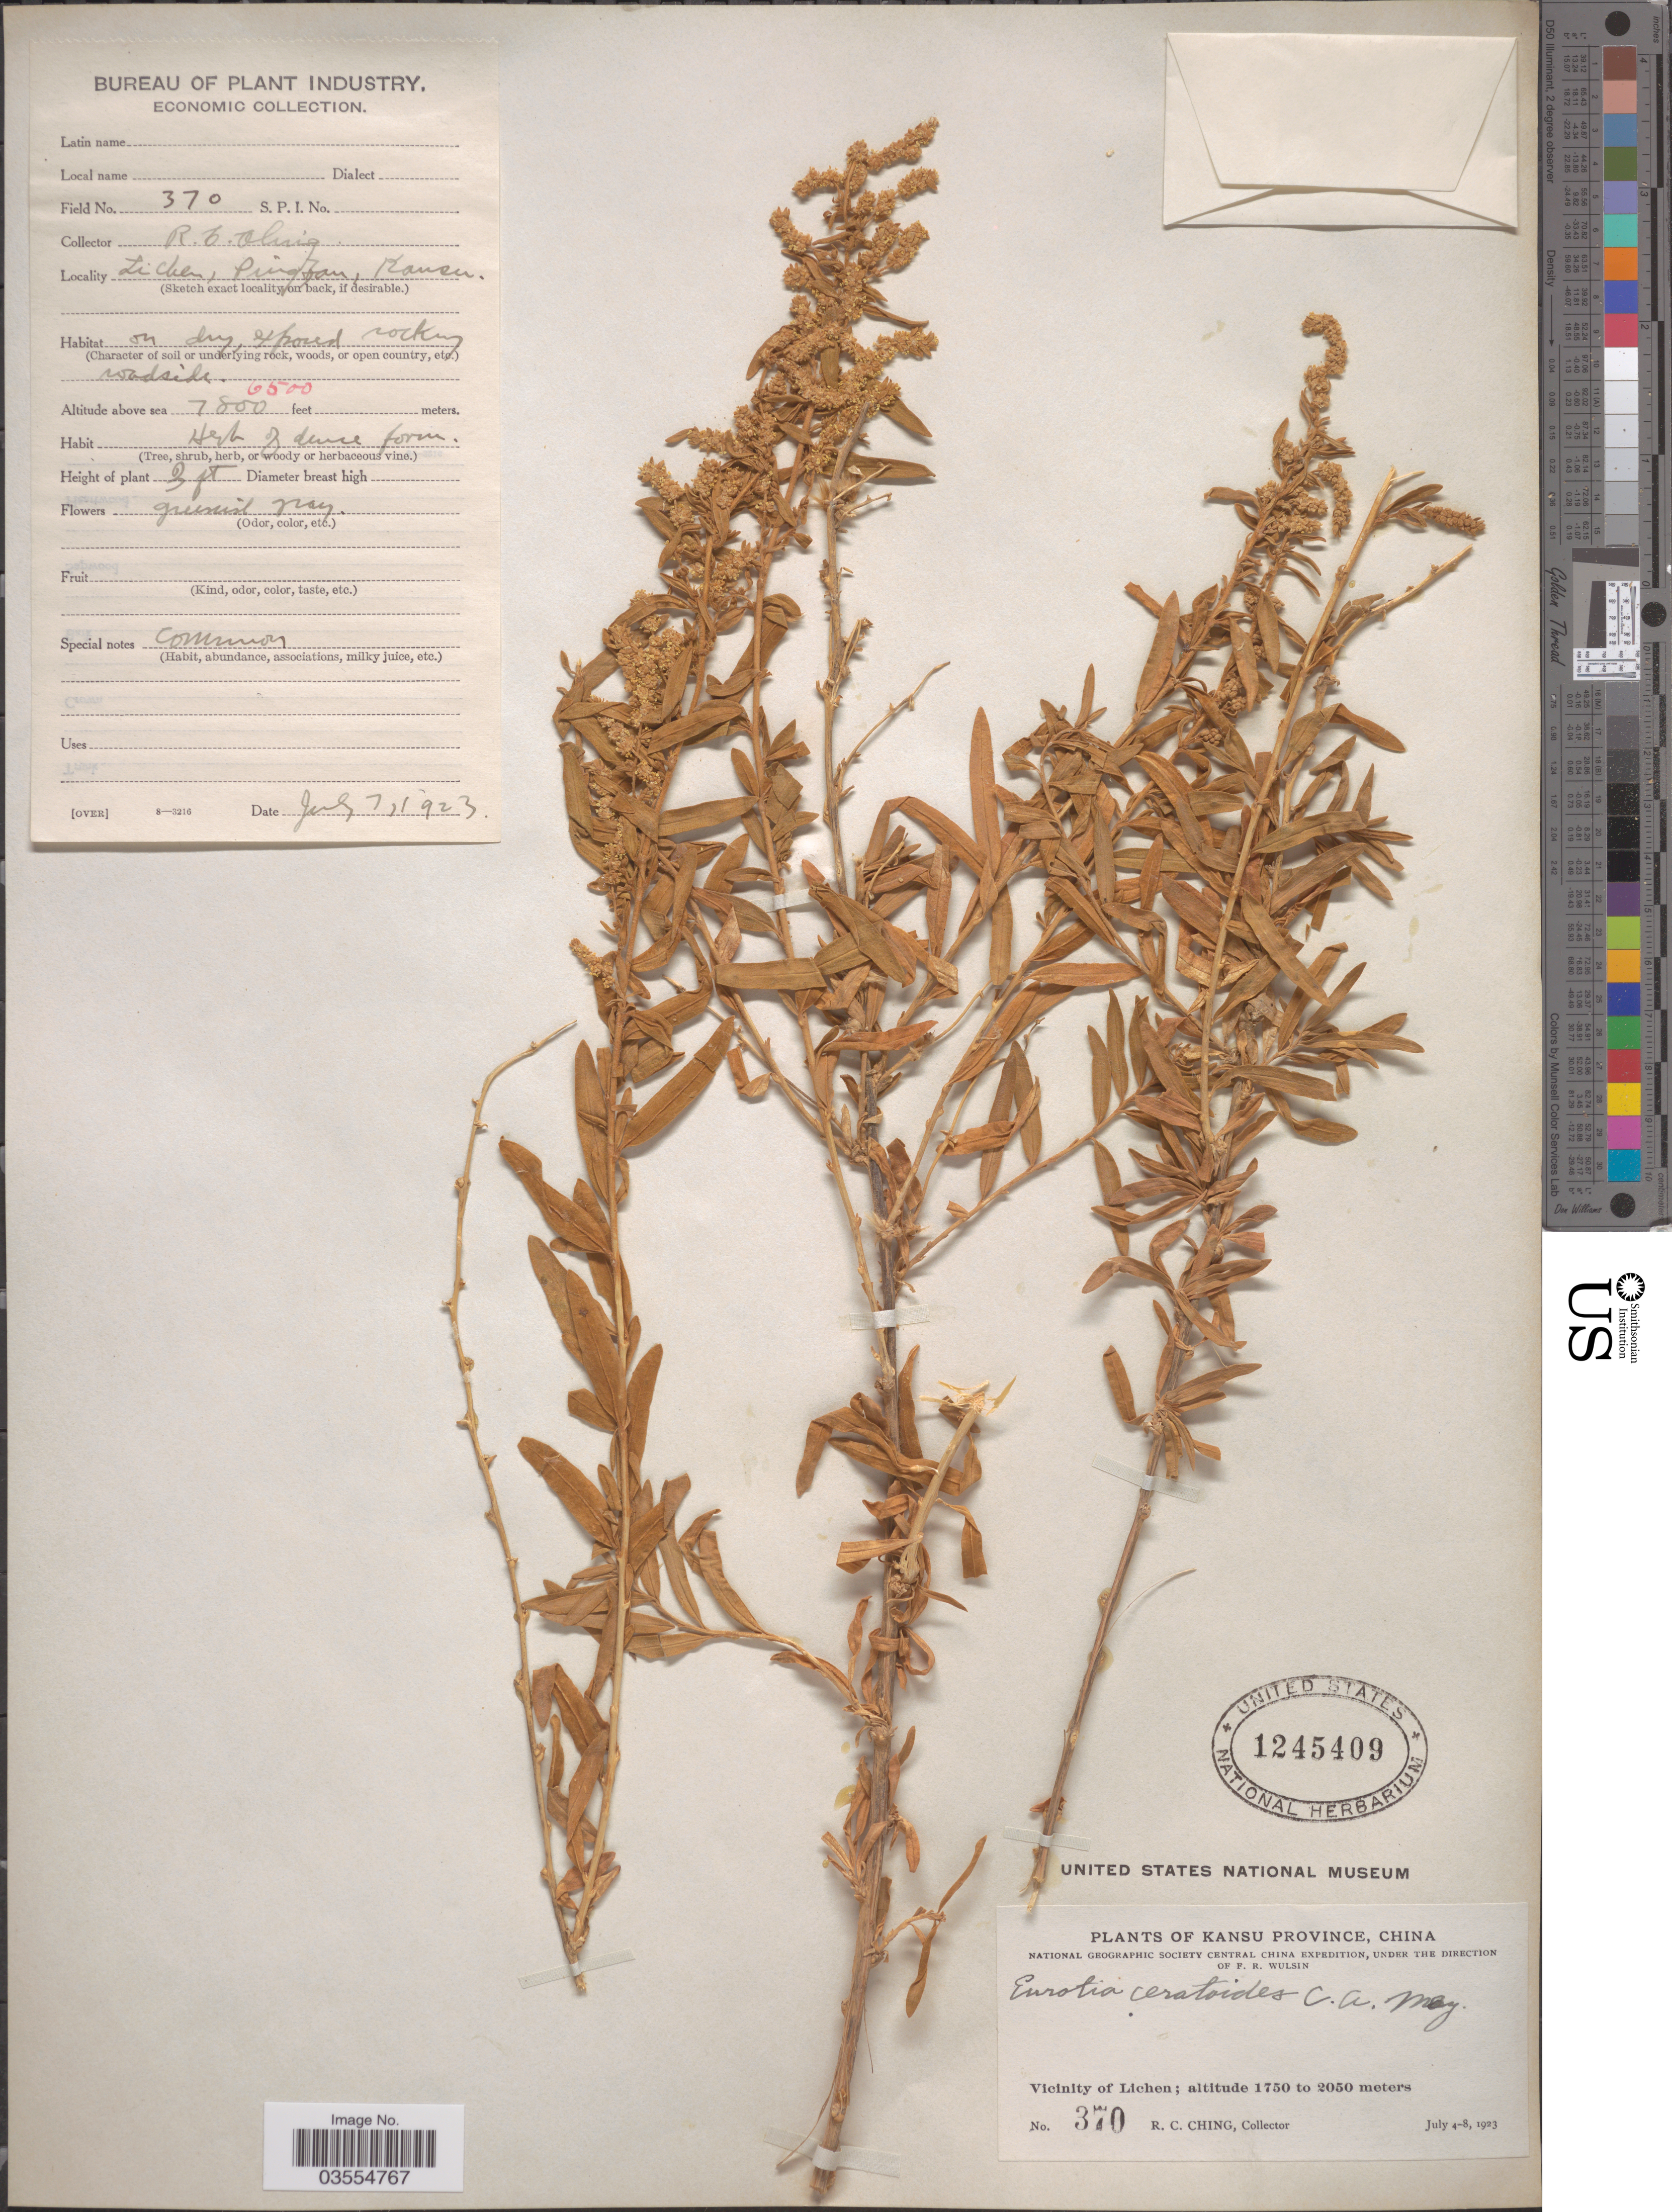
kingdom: Plantae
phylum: Tracheophyta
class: Magnoliopsida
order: Caryophyllales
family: Amaranthaceae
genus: Krascheninnikovia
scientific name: Krascheninnikovia ceratoides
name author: (L.) Gueldenst.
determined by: U.S. National Herbarium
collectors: R. C. Ching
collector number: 370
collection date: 1923-07-07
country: China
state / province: Gansu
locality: Kansu Province. Vicinity of Lichen. Lichen, Ping Fan.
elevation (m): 1981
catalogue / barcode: US 1245409